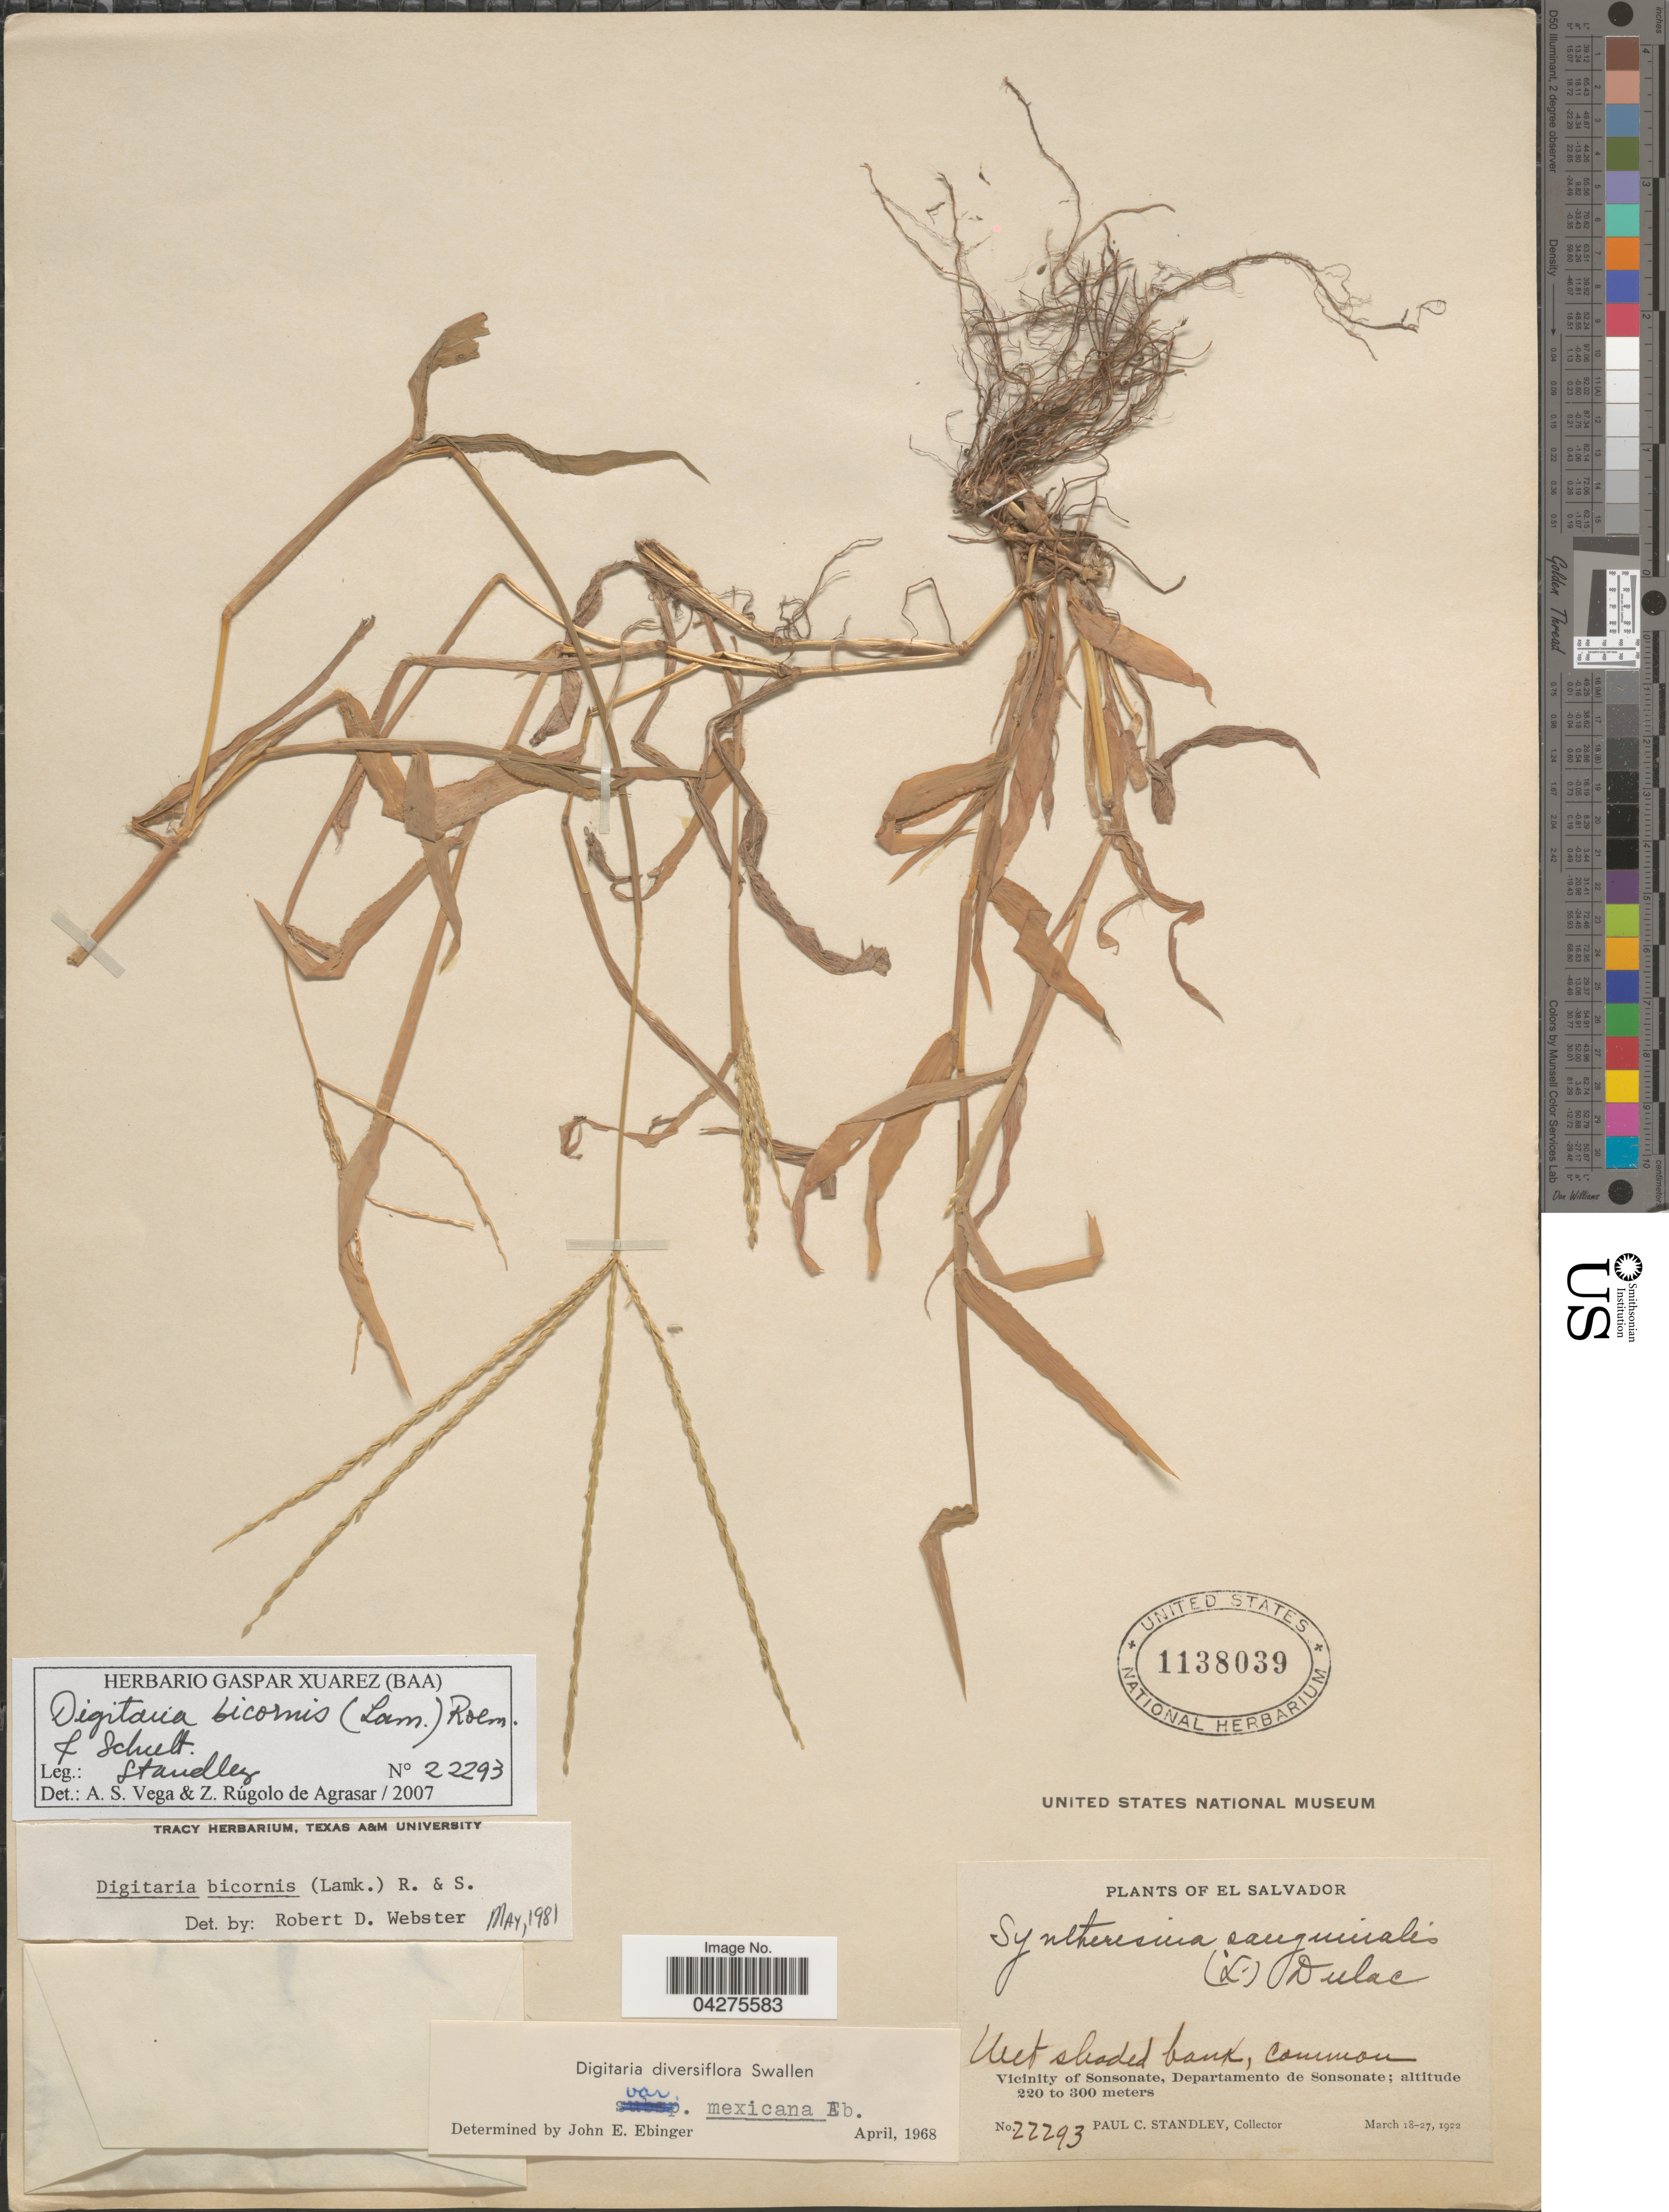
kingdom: Plantae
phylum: Tracheophyta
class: Liliopsida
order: Poales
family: Poaceae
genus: Digitaria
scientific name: Digitaria bicornis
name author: (Lam.) Roem. & Schult.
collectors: P. C. Standley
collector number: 22293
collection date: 1922-03-18/1922-03-27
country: El Salvador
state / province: Sonsonate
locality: Vicinity of Sonsonate, Departamento de Sonsonate.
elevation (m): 220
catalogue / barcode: US 1138039